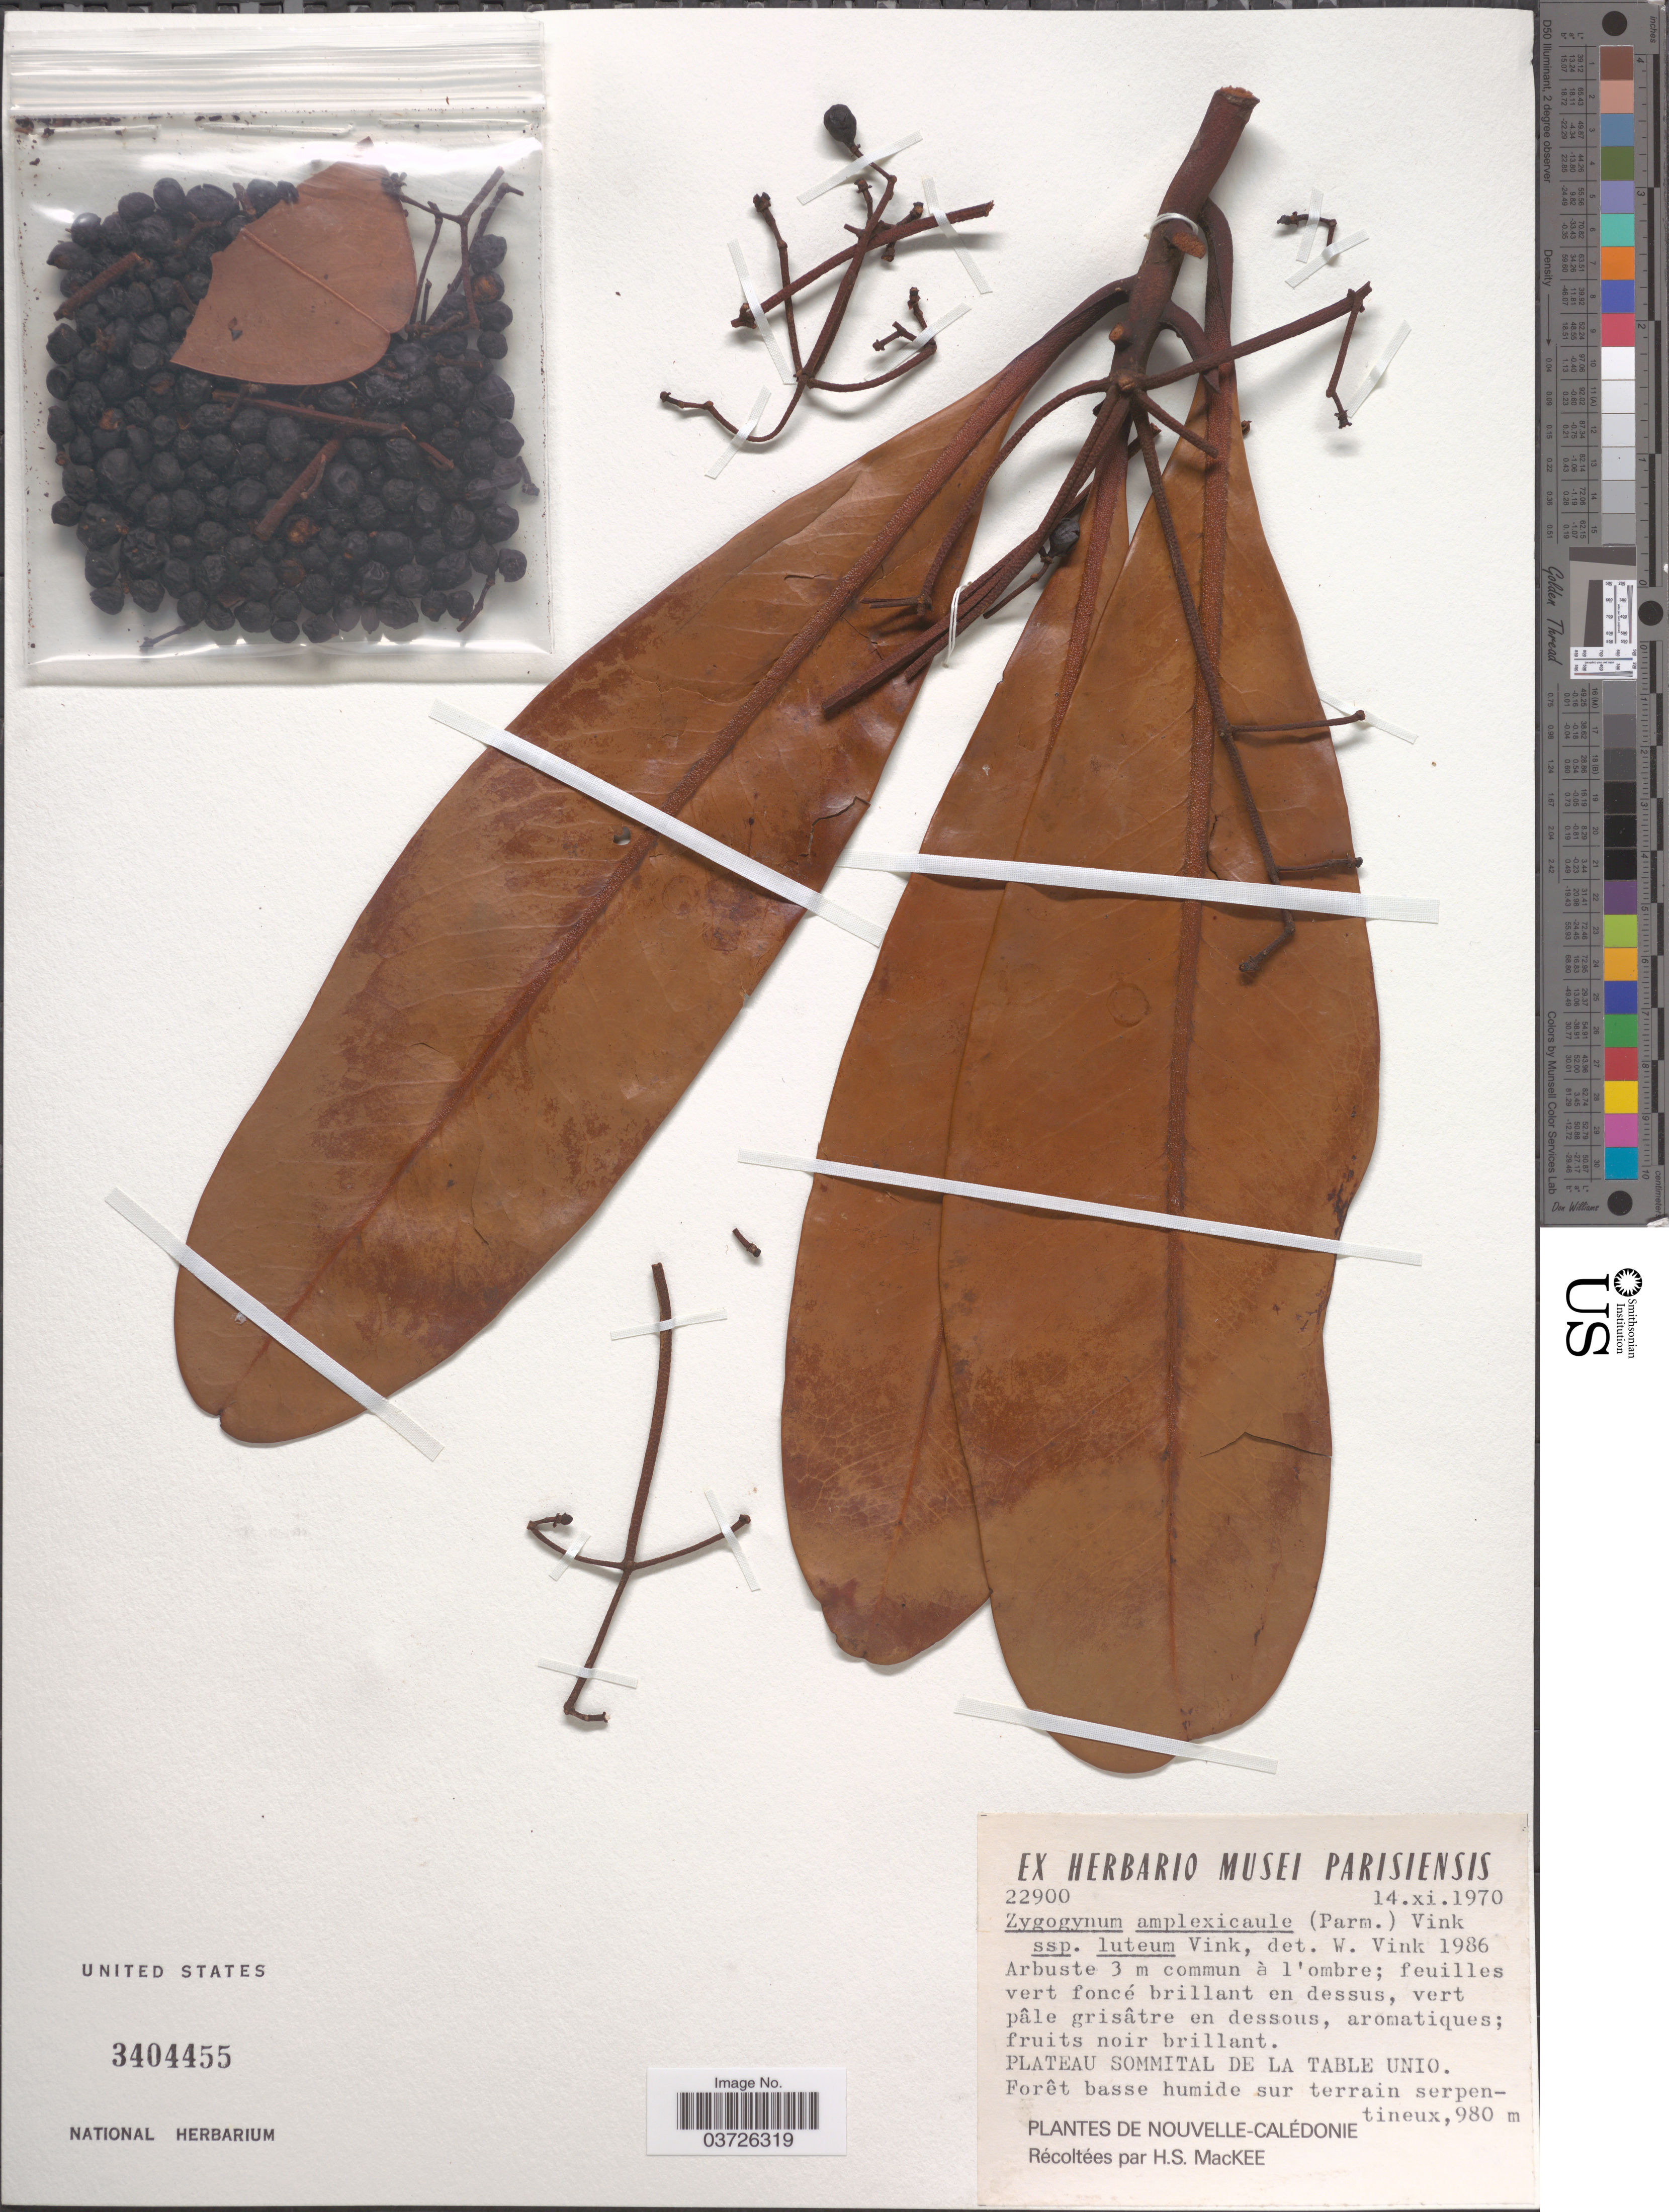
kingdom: Plantae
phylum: Tracheophyta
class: Magnoliopsida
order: Canellales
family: Winteraceae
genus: Zygogynum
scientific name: Zygogynum argenteum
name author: (A.C. Sm.) Vink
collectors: H. S. MacKee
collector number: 22900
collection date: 1970-11-14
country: New Caledonia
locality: Plateau Sommital de La Table Unio.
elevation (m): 980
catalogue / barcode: US 3404455